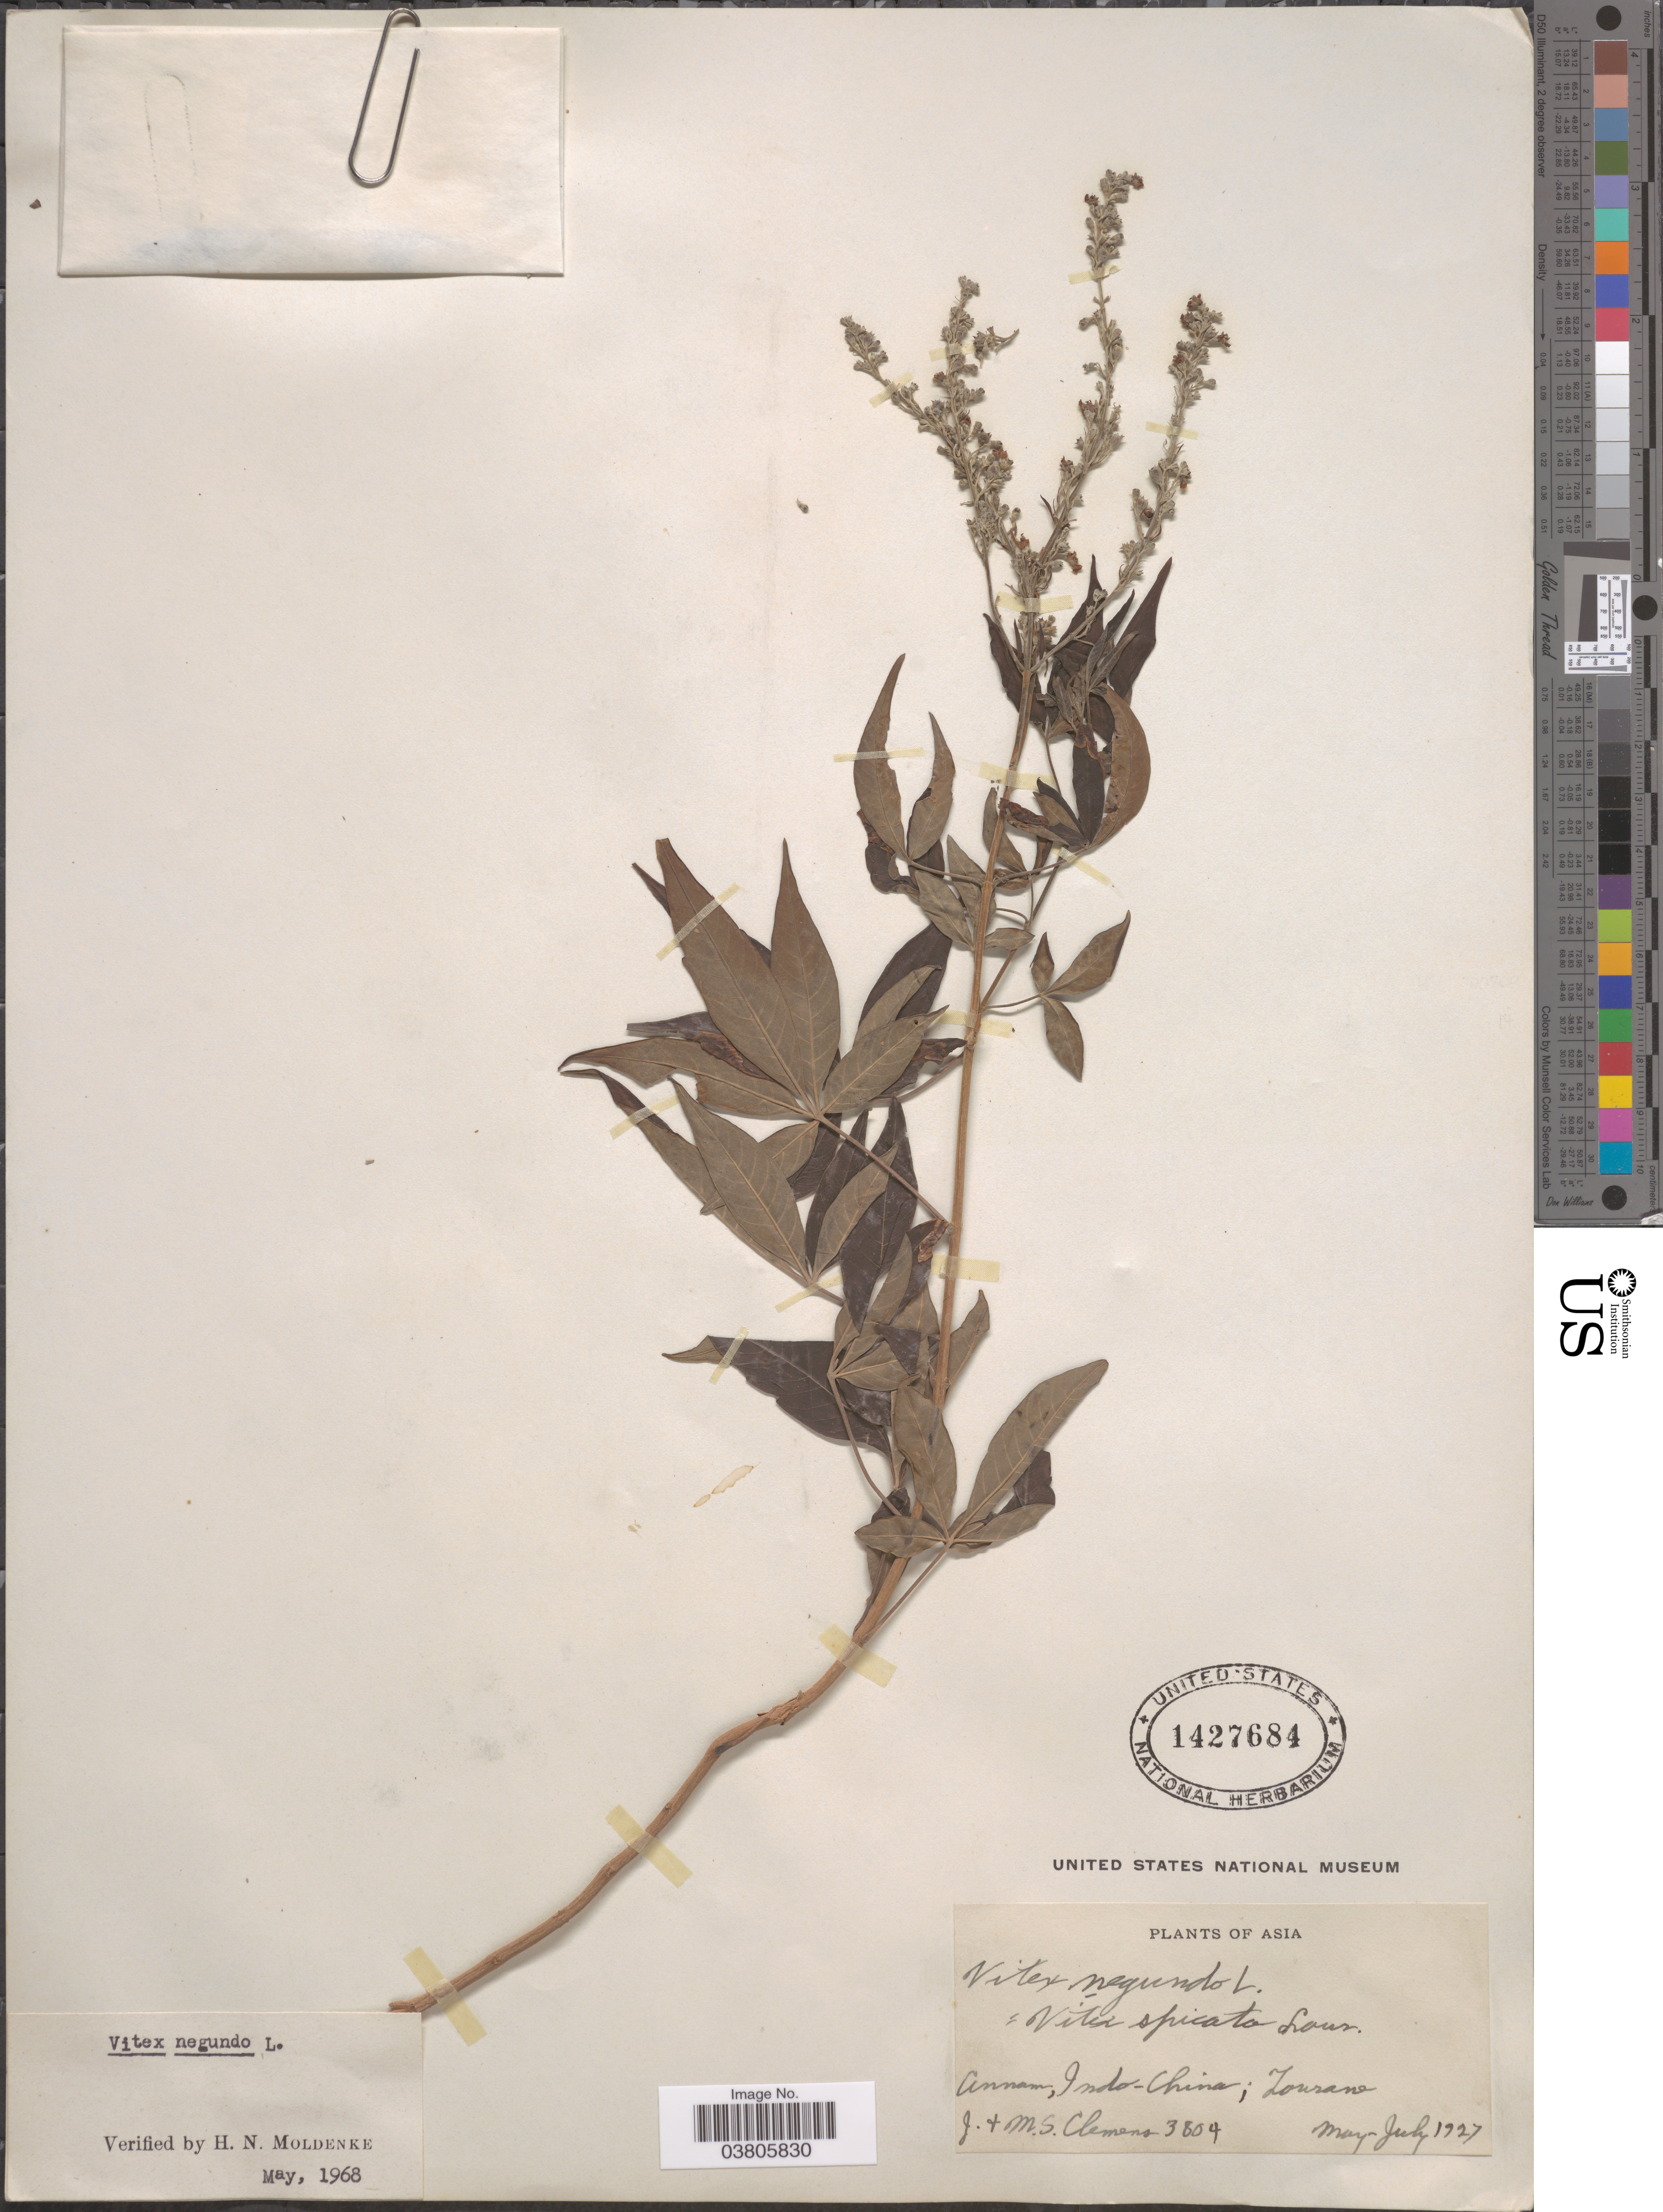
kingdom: Plantae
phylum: Tracheophyta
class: Magnoliopsida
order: Lamiales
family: Lamiaceae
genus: Vitex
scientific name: Vitex negundo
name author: L.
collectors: J. Clemens & M. S. Clemens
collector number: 3804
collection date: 1927-05/1927-07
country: Vietnam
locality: Asia. Annam, Indo-China; Zourane.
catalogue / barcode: US 1427684